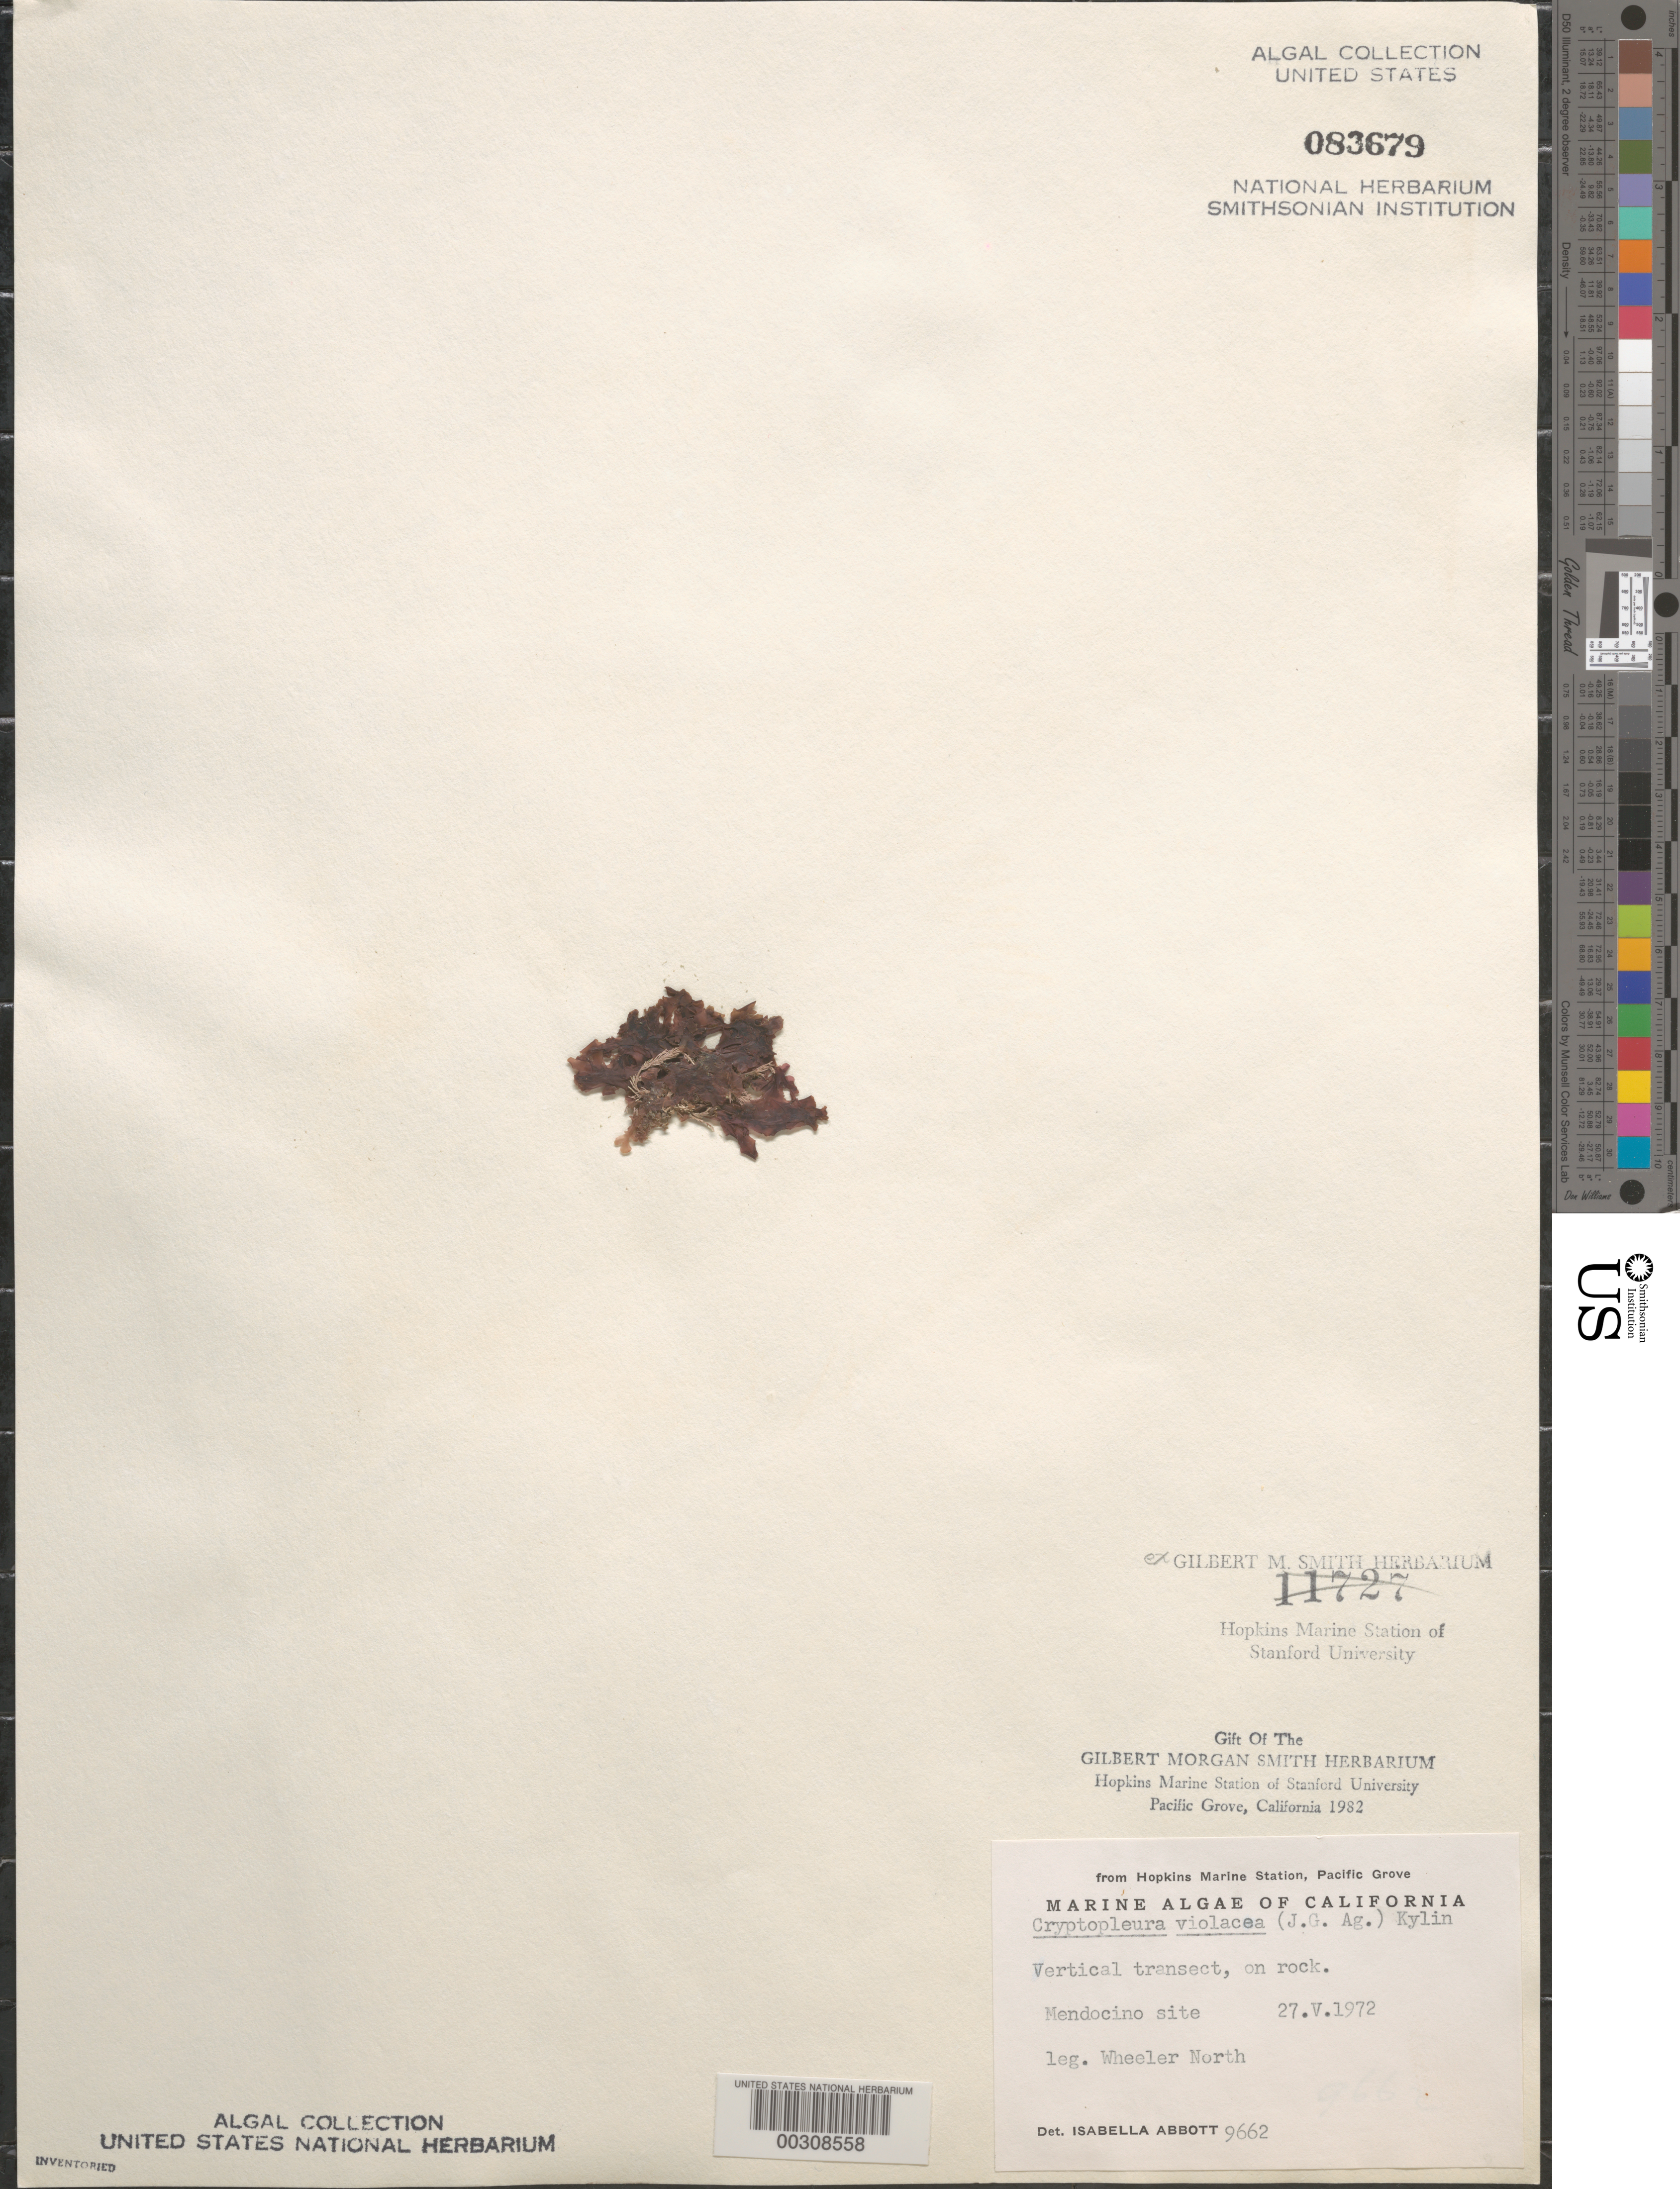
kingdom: Plantae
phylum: Rhodophyta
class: Florideophyceae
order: Ceramiales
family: Delesseriaceae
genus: Cryptopleura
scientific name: Cryptopleura violacea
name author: (J. Ag.) Kylin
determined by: Abbott, Isabella A.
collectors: W. North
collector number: IAA 9662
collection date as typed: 27 May 1972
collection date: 1972-05-27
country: United States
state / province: California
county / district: Mendocino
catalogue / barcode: US 83679